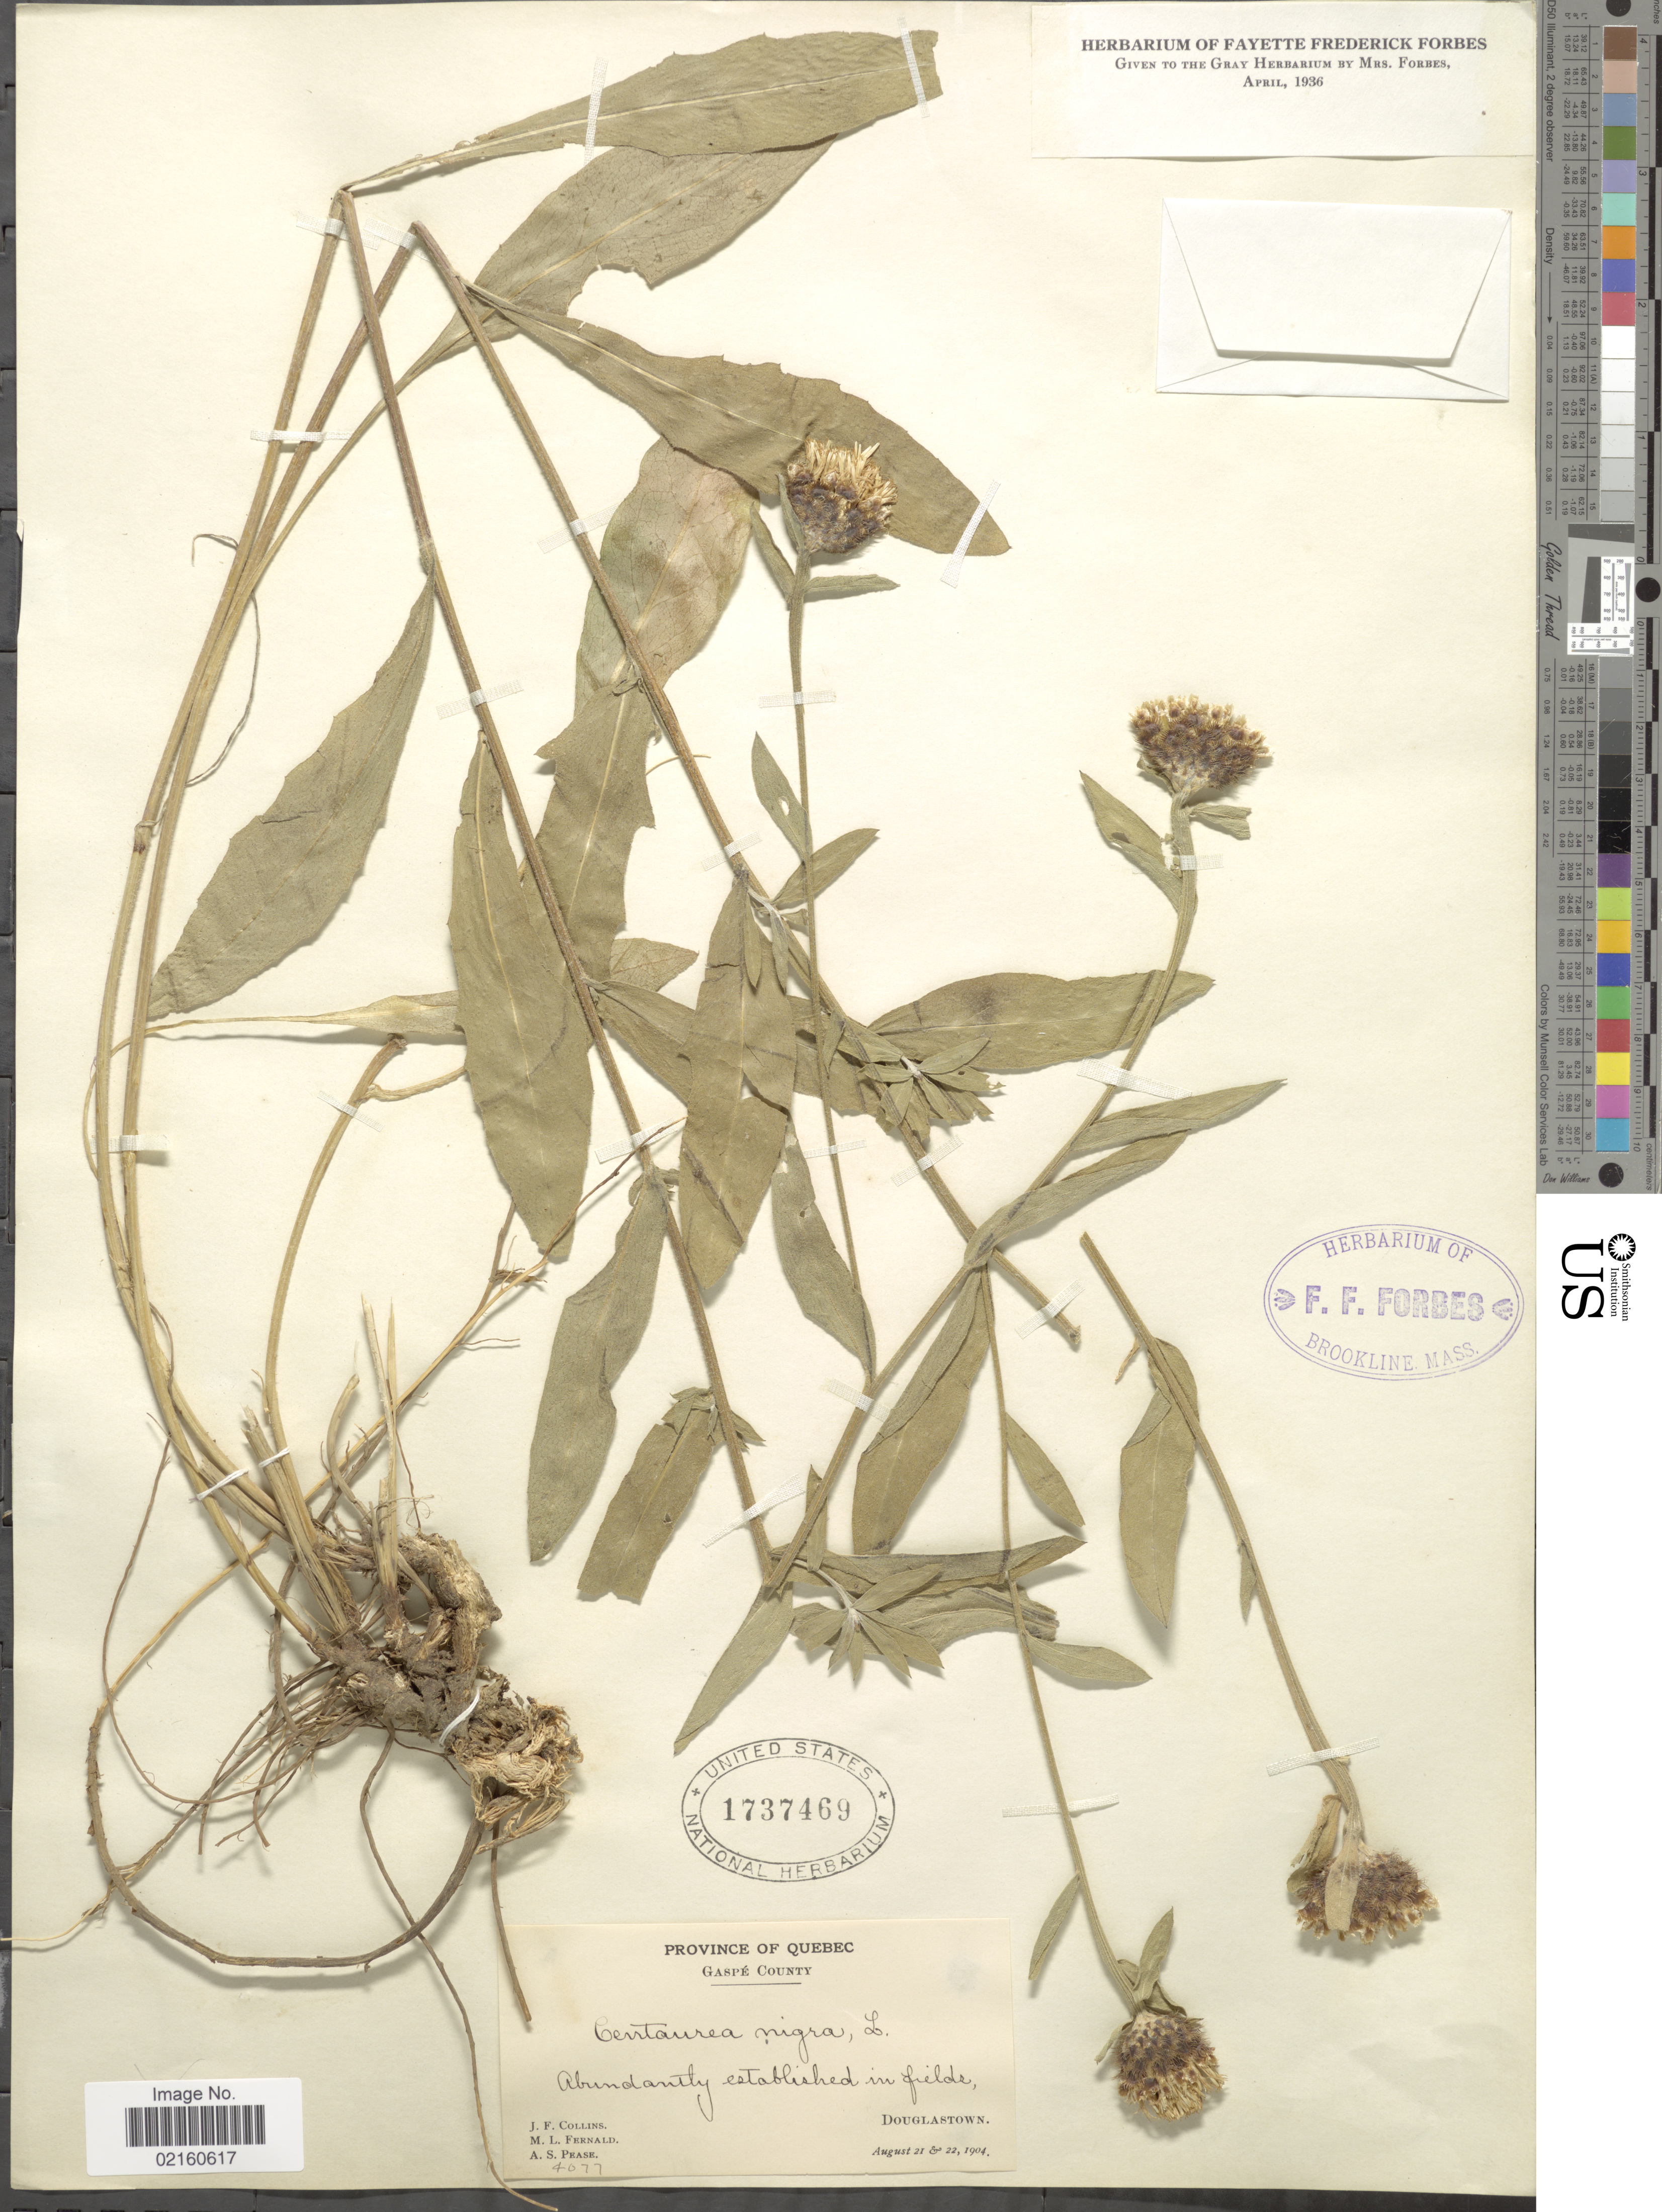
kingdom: Plantae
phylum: Tracheophyta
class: Magnoliopsida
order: Asterales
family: Asteraceae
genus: Centaurea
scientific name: Centaurea nigra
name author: L.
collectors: J. Collins, M. L. Fernald & A. S. Pease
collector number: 4077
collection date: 1904-08-21/1904-08-22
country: Canada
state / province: Quebec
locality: Gaspe County, Douglastown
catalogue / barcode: US 1737469